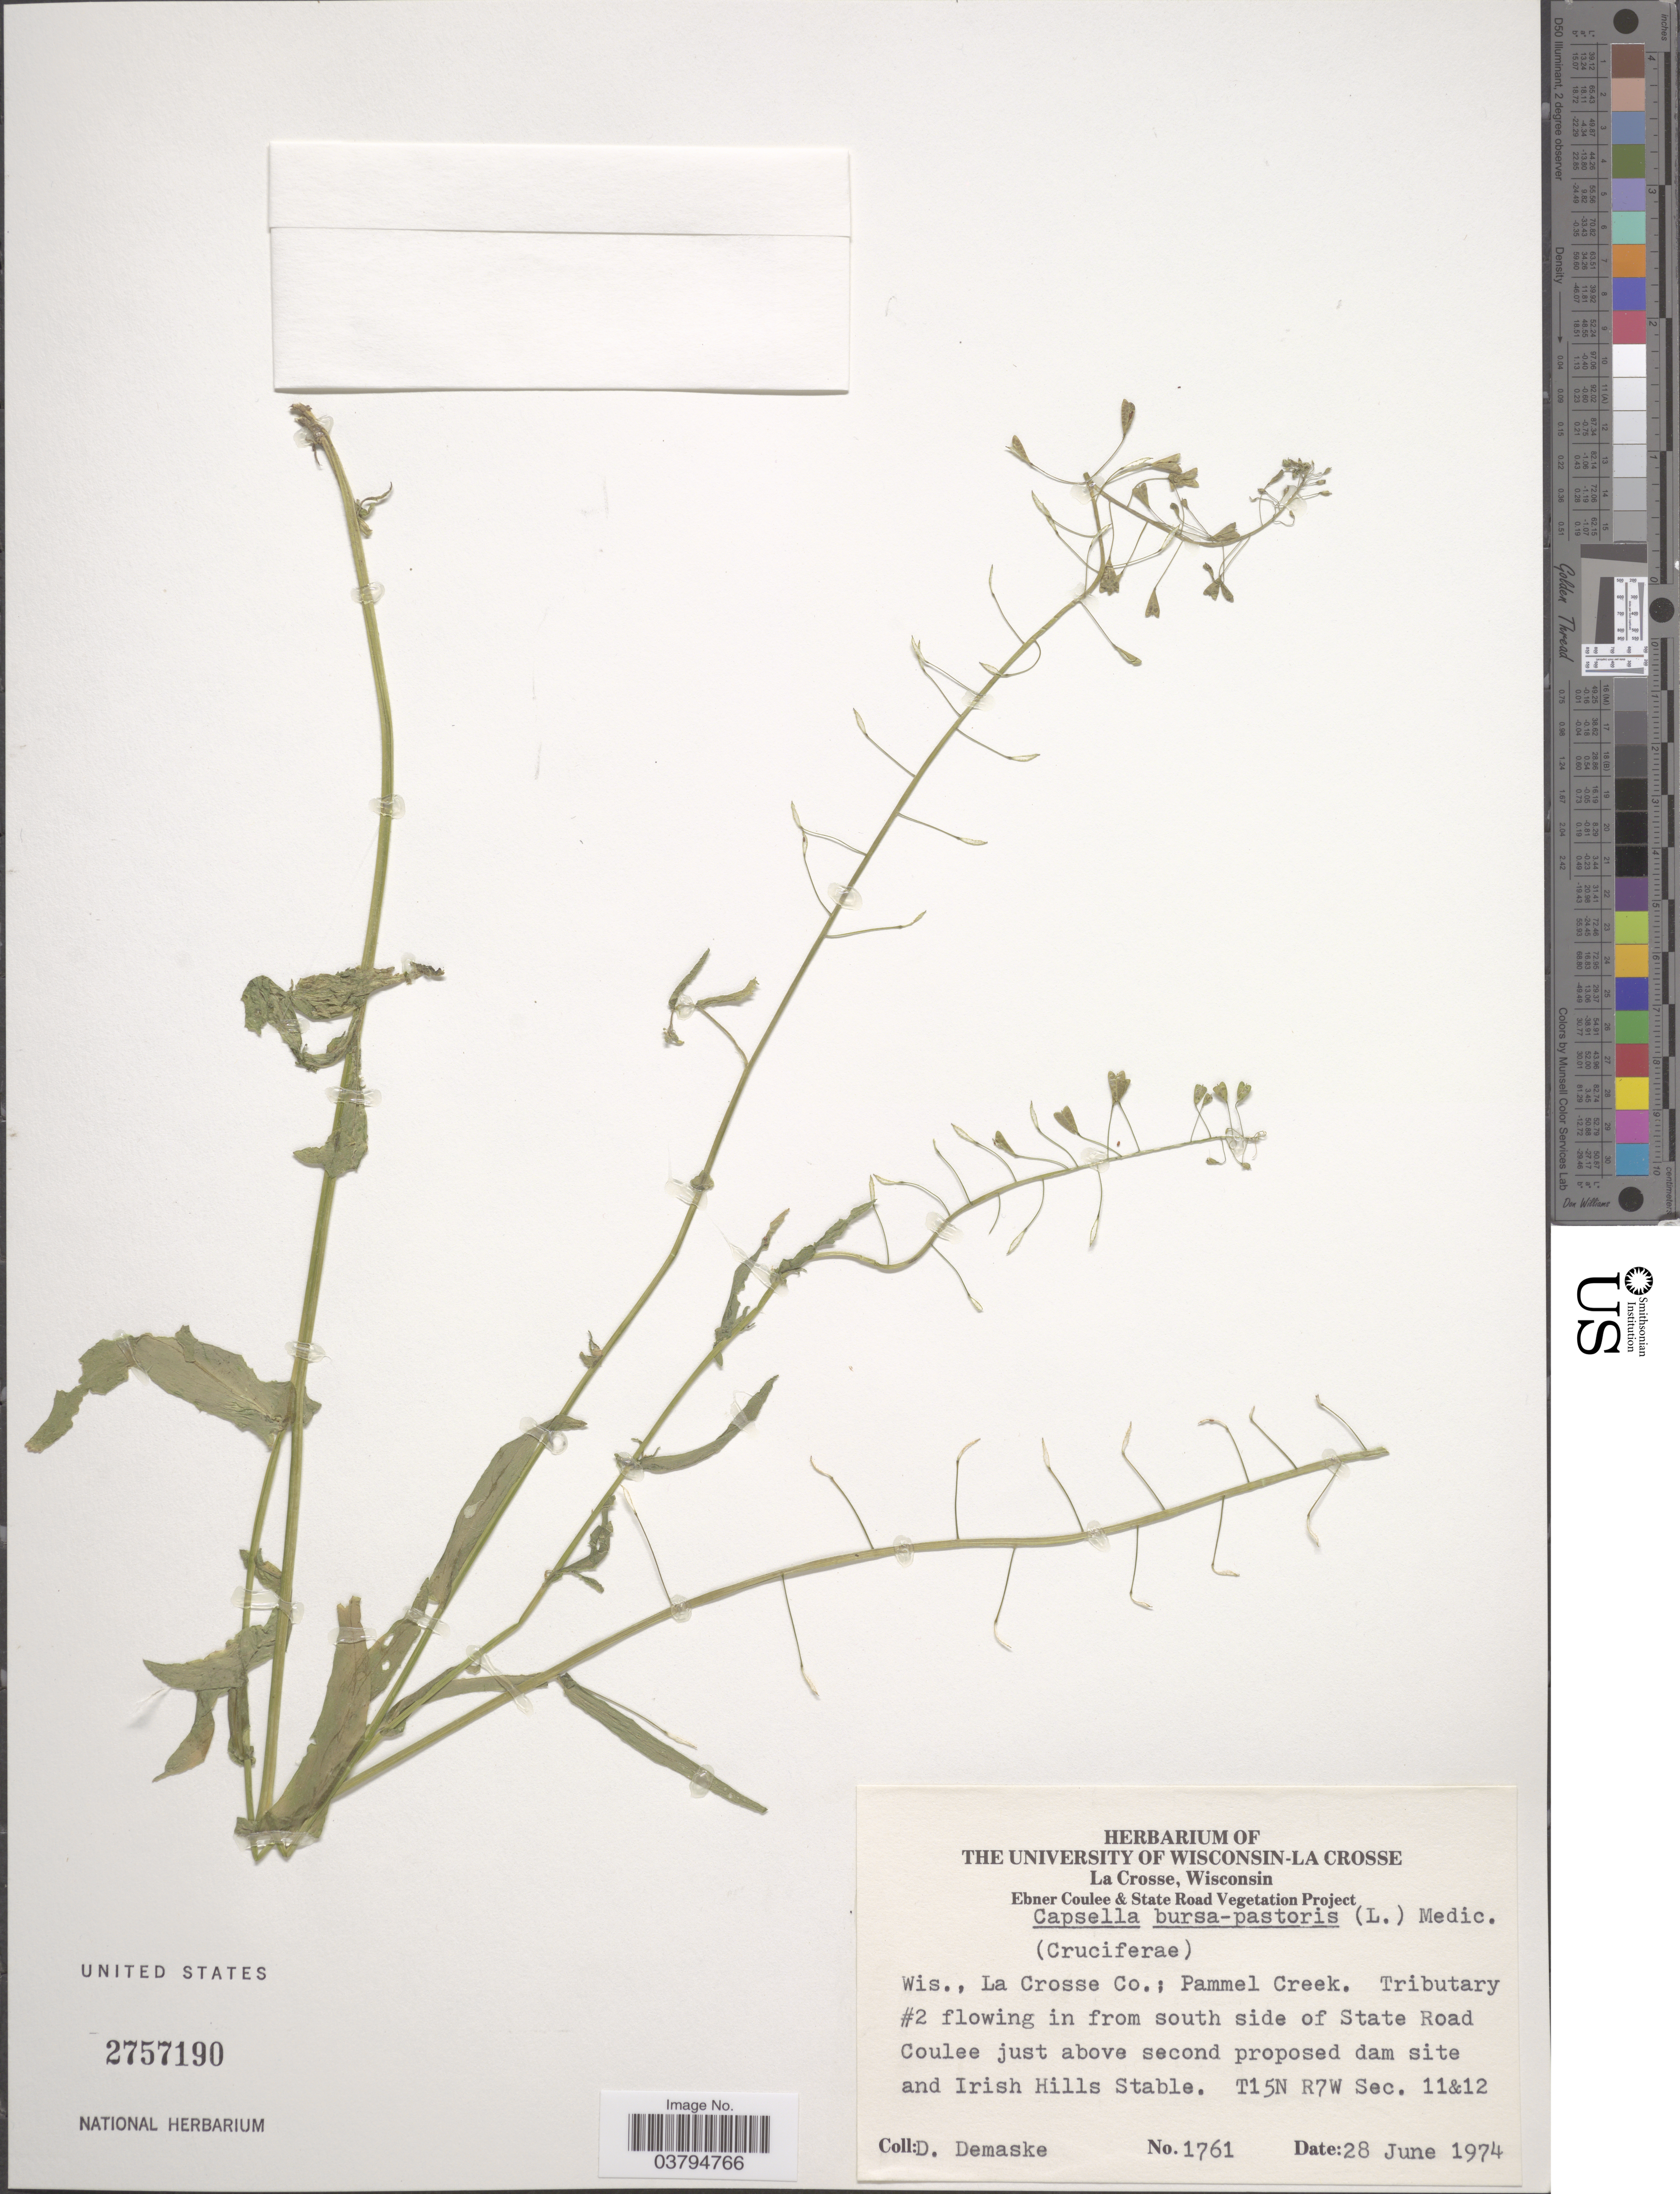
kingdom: Plantae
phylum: Tracheophyta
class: Magnoliopsida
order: Brassicales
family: Brassicaceae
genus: Capsella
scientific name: Capsella bursa-pastoris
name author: (L.) Medik.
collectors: D. Demaske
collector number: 1761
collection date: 1974-06-28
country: United States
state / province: Wisconsin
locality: La Crosse Co.; Pammel Creek. Tributary #2 flowing in from south side of State Road Coulee just above second proposed dam site and Irish Hills Stable. T15N R7W Sec. 11&12.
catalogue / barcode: US 2757190